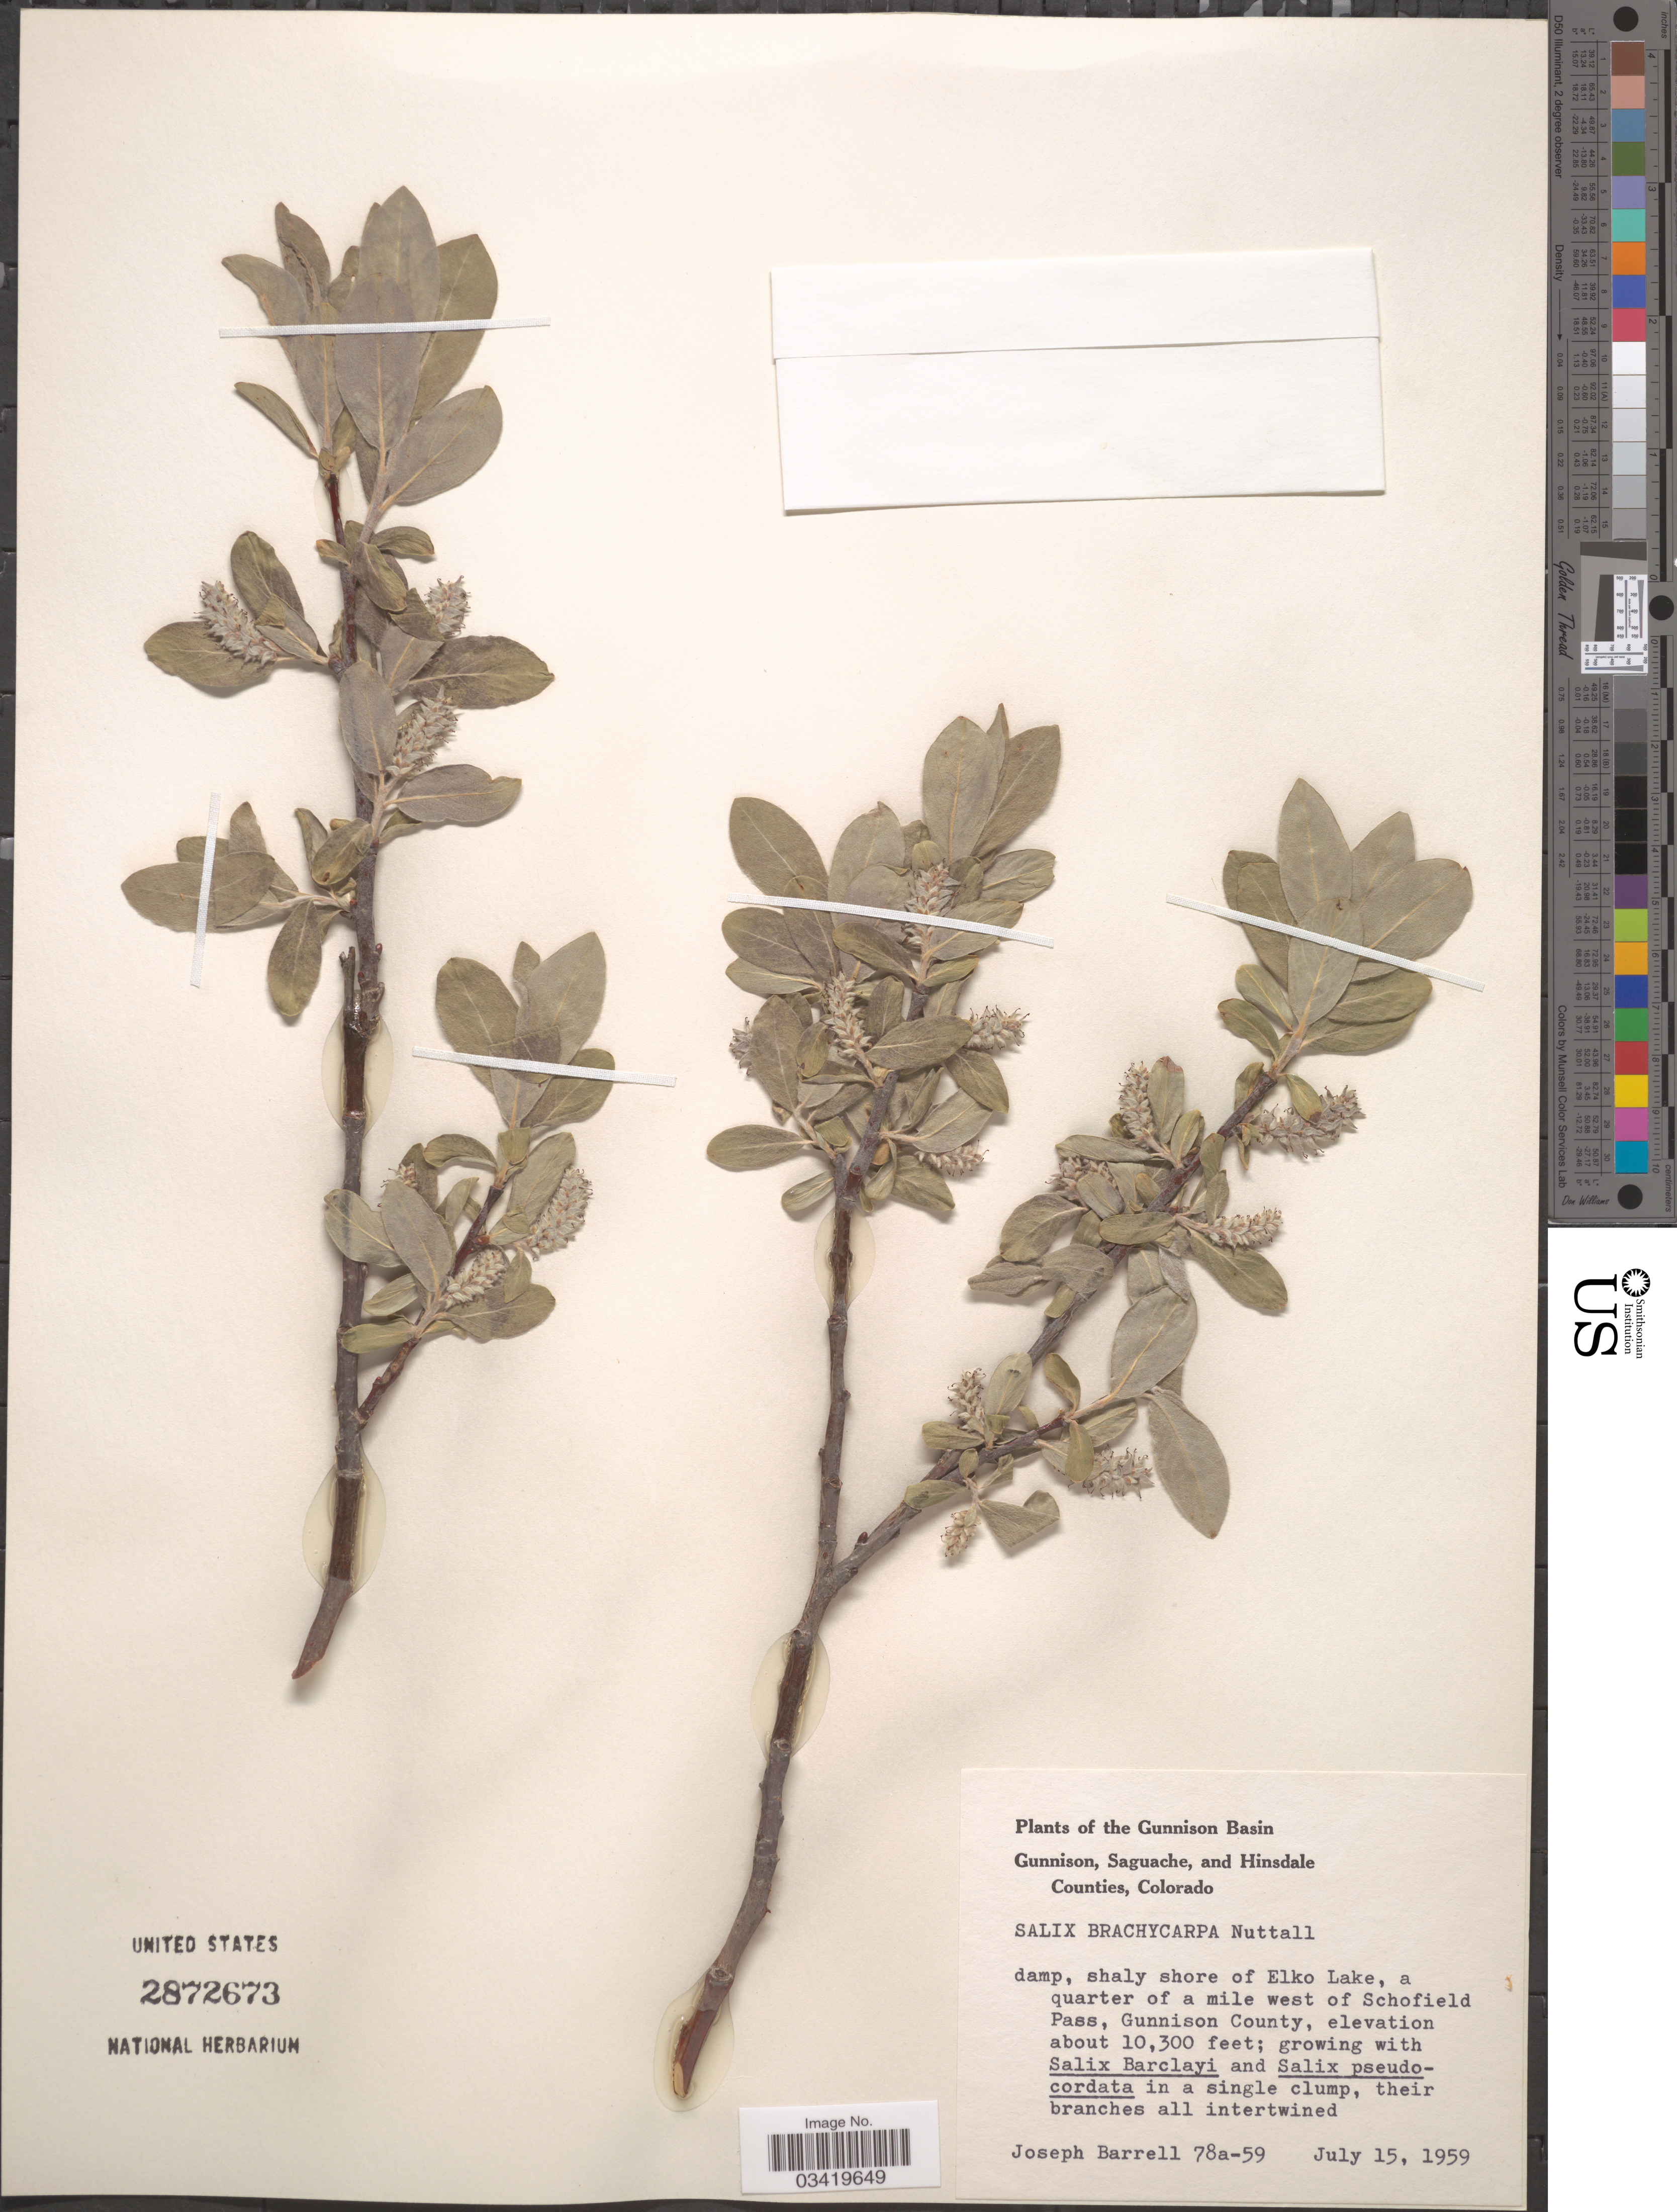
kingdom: Plantae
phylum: Tracheophyta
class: Magnoliopsida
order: Malpighiales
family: Salicaceae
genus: Salix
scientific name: Salix brachycarpa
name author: Nutt.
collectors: J. Barrell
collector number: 78a-59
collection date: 1959-07-15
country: United States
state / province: Colorado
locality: The Gunnison Basin. Damp, shaly shore of Elko Lake, a quarter of a mile west of Schofield Pass, Gunnison County.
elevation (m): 3139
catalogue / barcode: US 2872673